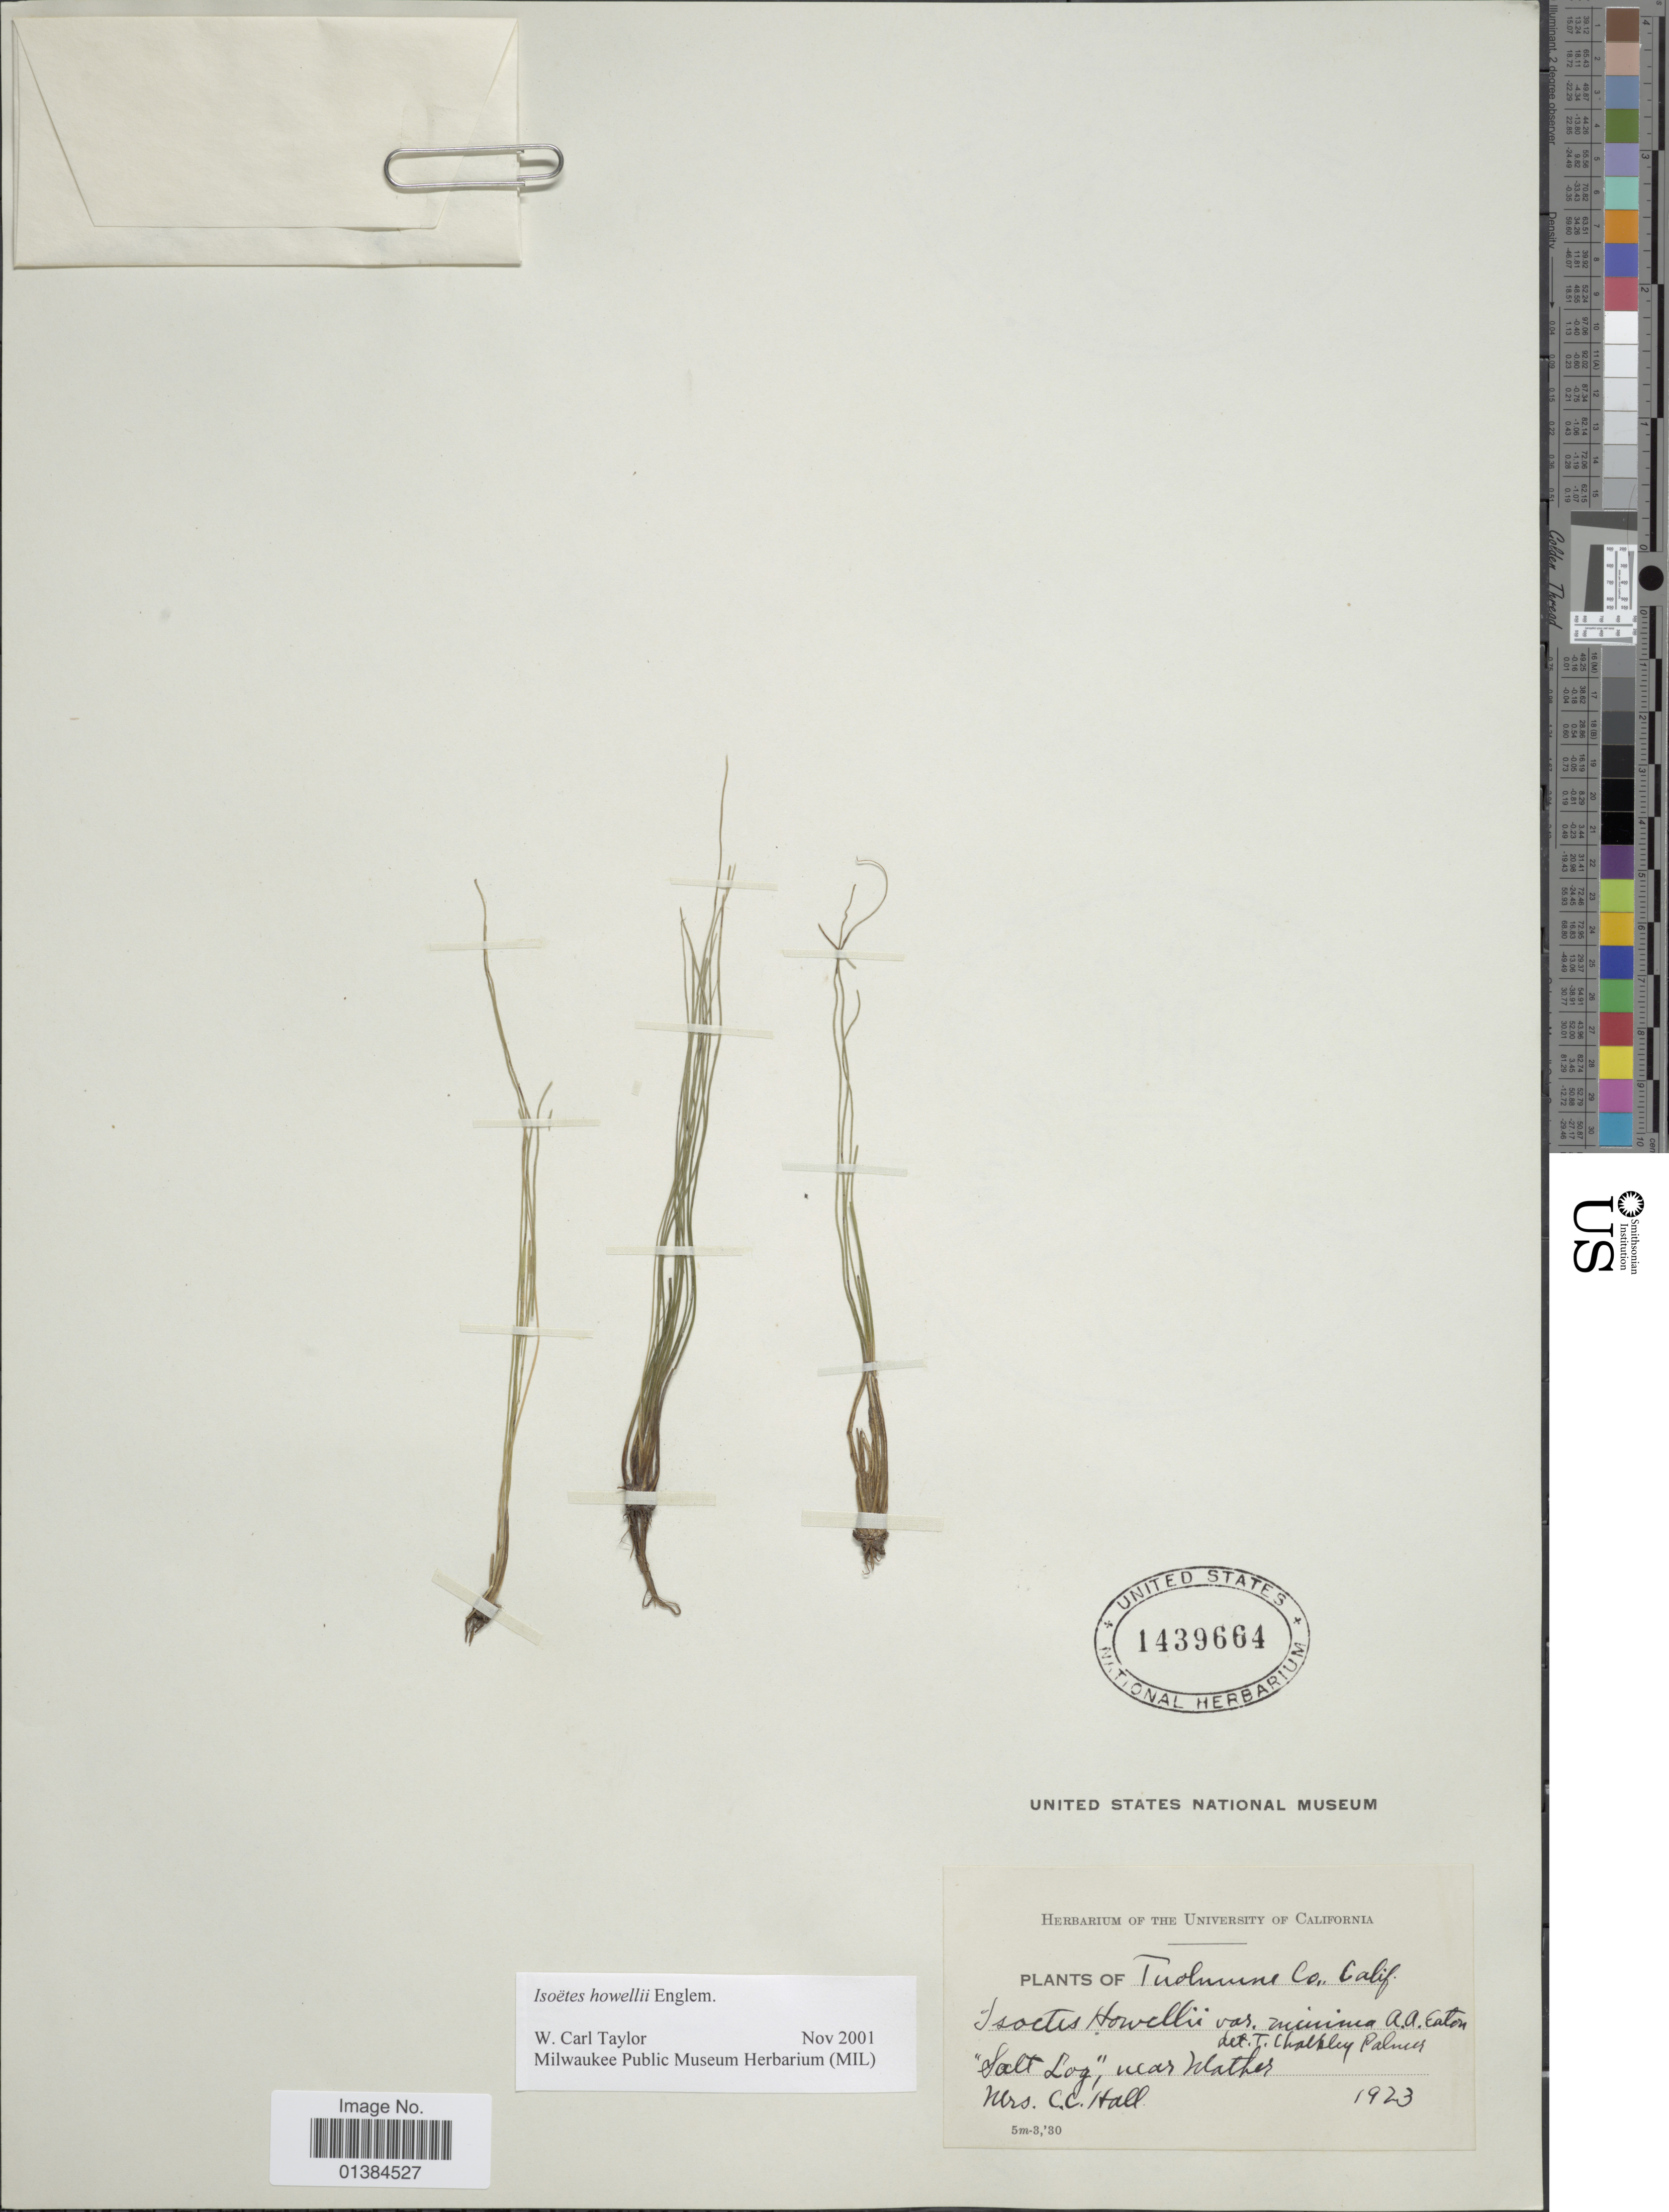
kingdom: Plantae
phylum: Tracheophyta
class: Lycopodiopsida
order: Isoetales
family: Isoetaceae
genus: Isoetes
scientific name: Isoetes howellii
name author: Engelm.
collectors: C. C. Hall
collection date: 1923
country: United States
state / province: California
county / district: Tuolumne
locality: Tuolumne Co. "Salt Log", near Mather.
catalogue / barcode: US 1439664